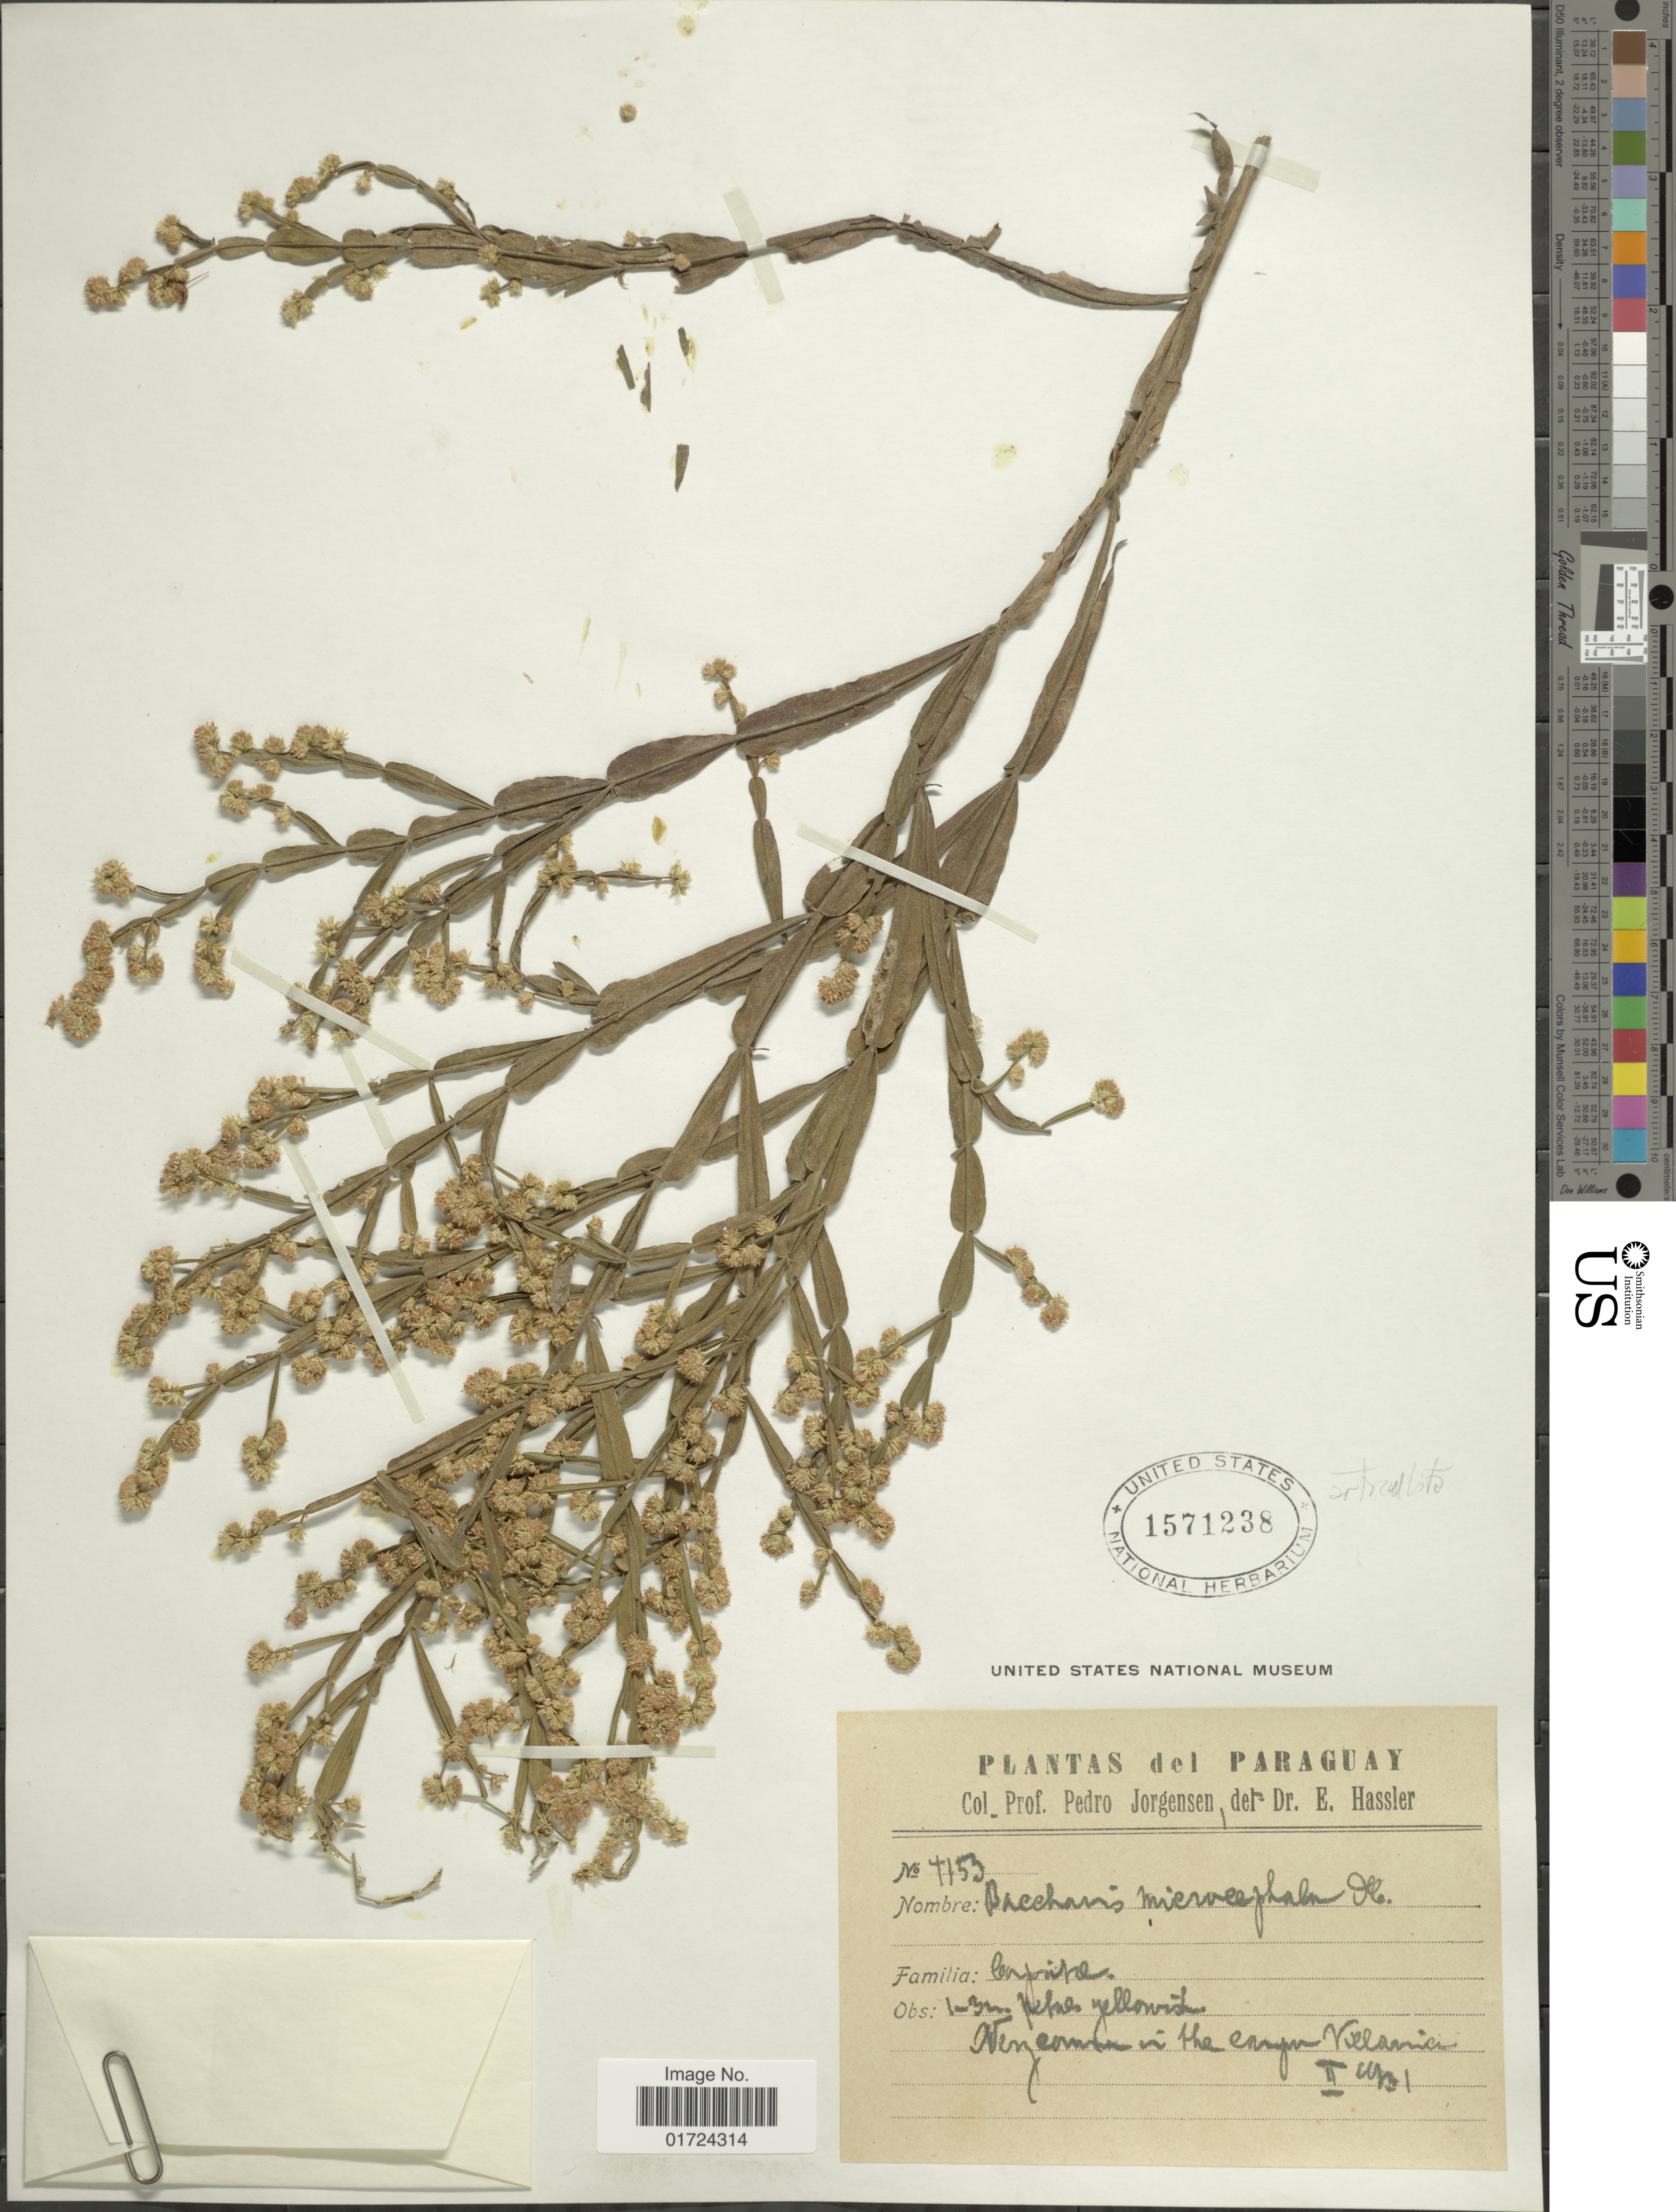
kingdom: Plantae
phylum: Tracheophyta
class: Magnoliopsida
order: Asterales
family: Asteraceae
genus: Baccharis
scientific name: Baccharis articulata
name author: (Lam.) Pers.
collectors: P. Jörgensen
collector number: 4153*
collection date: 1931-02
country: Paraguay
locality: Villarrica.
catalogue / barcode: US 1571238